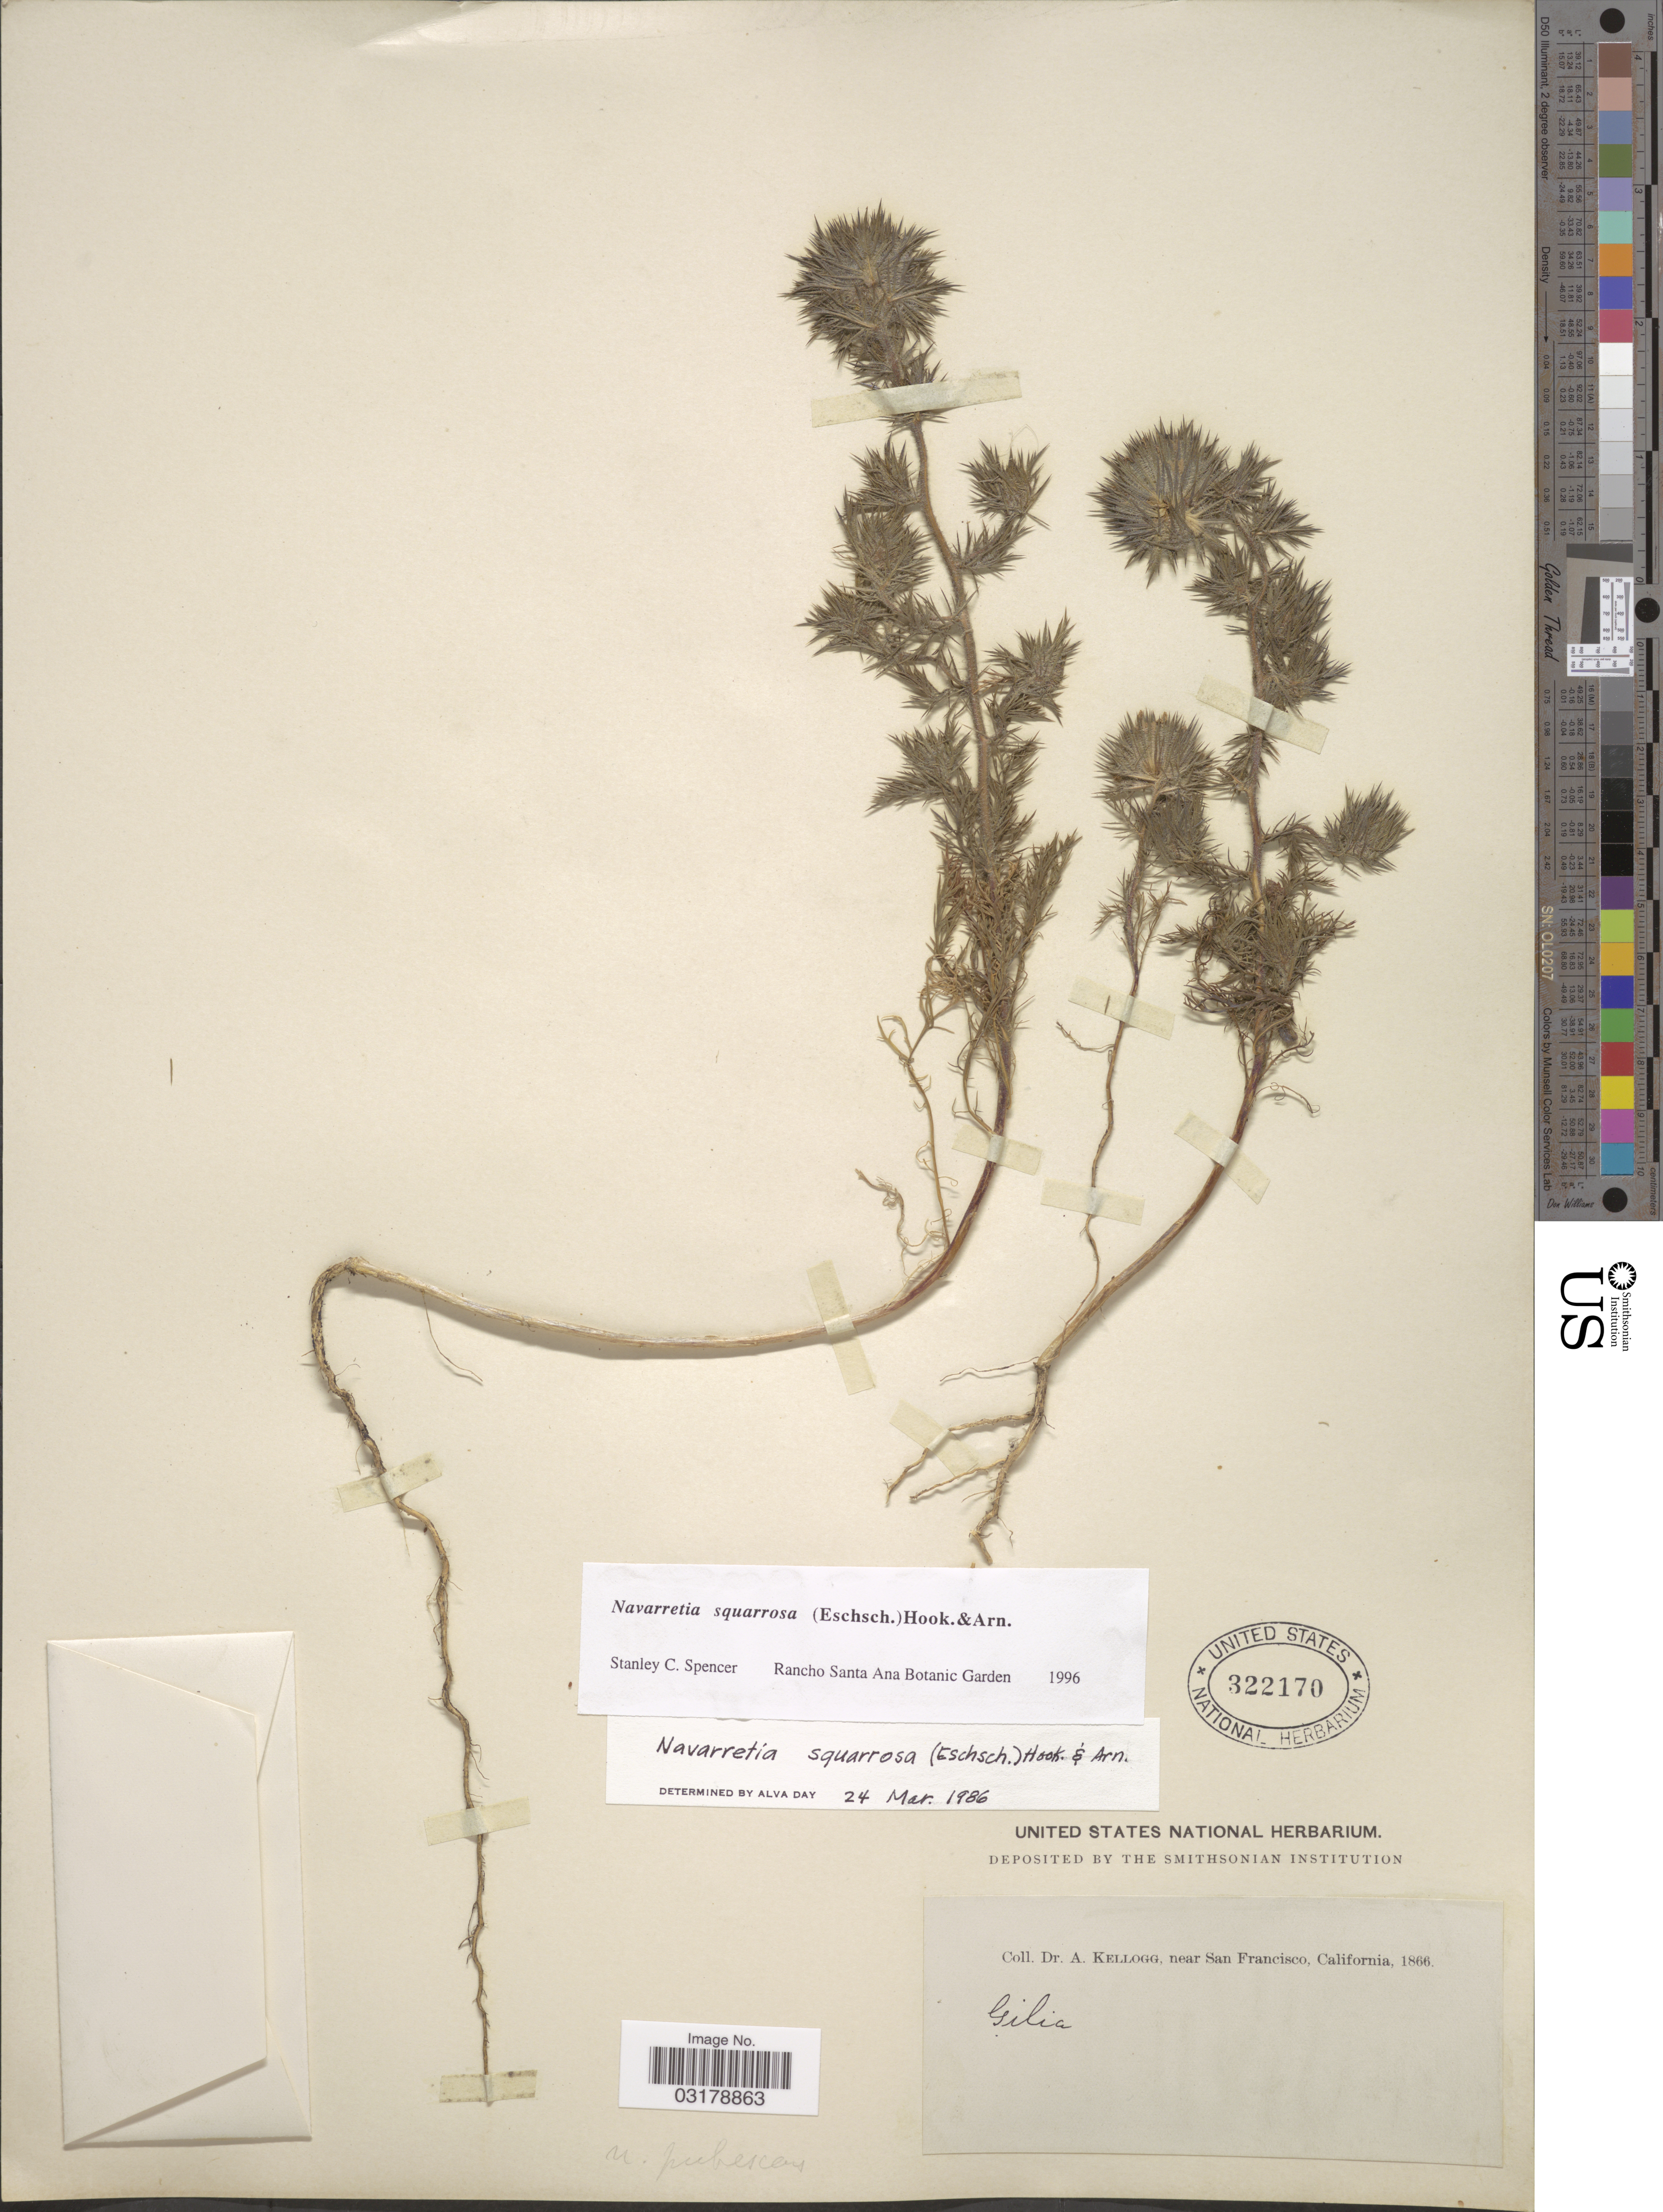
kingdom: Plantae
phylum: Tracheophyta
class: Magnoliopsida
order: Ericales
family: Polemoniaceae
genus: Navarretia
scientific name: Navarretia squarrosa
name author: (Eschsch.) Hook. & Arn.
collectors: A. Kellogg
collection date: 1866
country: United States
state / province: California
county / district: San Francisco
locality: Near San Francisco.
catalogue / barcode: US 322170